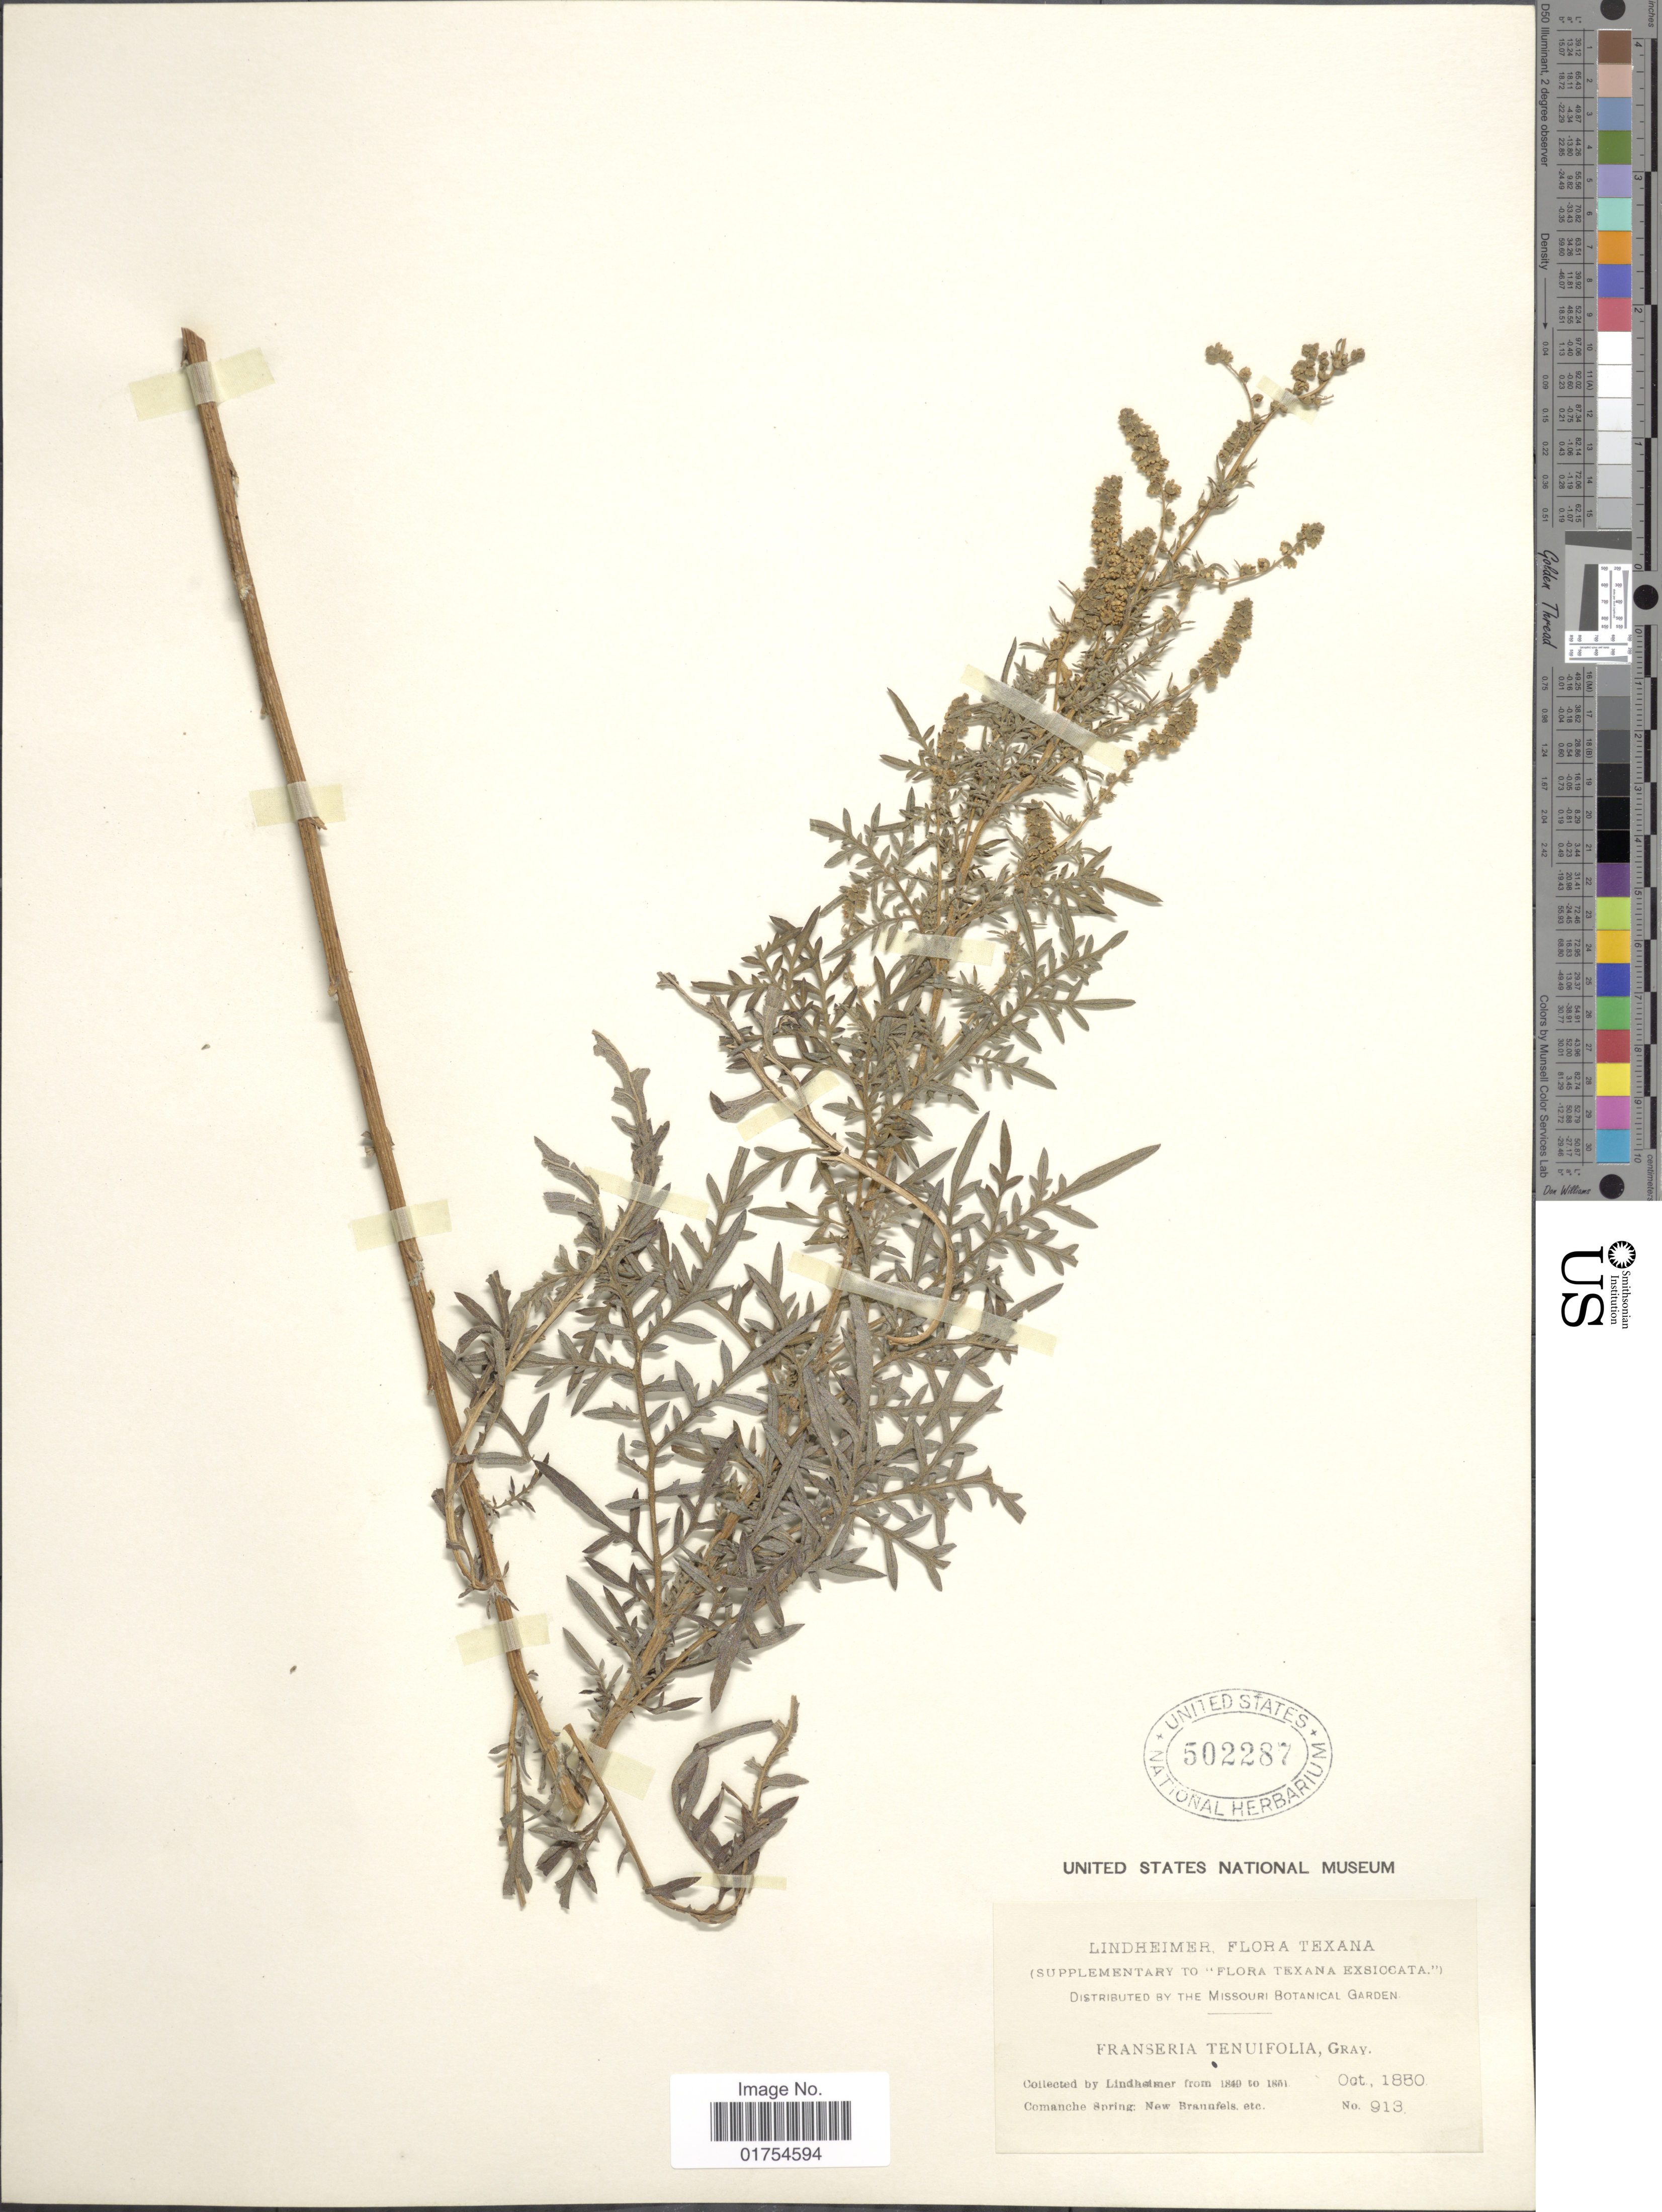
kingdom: Plantae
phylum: Tracheophyta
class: Magnoliopsida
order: Asterales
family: Asteraceae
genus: Franseria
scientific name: Franseria confertiflora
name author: (DC.) Rydb.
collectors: F. J. Lindheimer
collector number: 913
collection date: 1850-10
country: United States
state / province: Texas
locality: Comanche Spring: New Braunfels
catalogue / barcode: US 502287